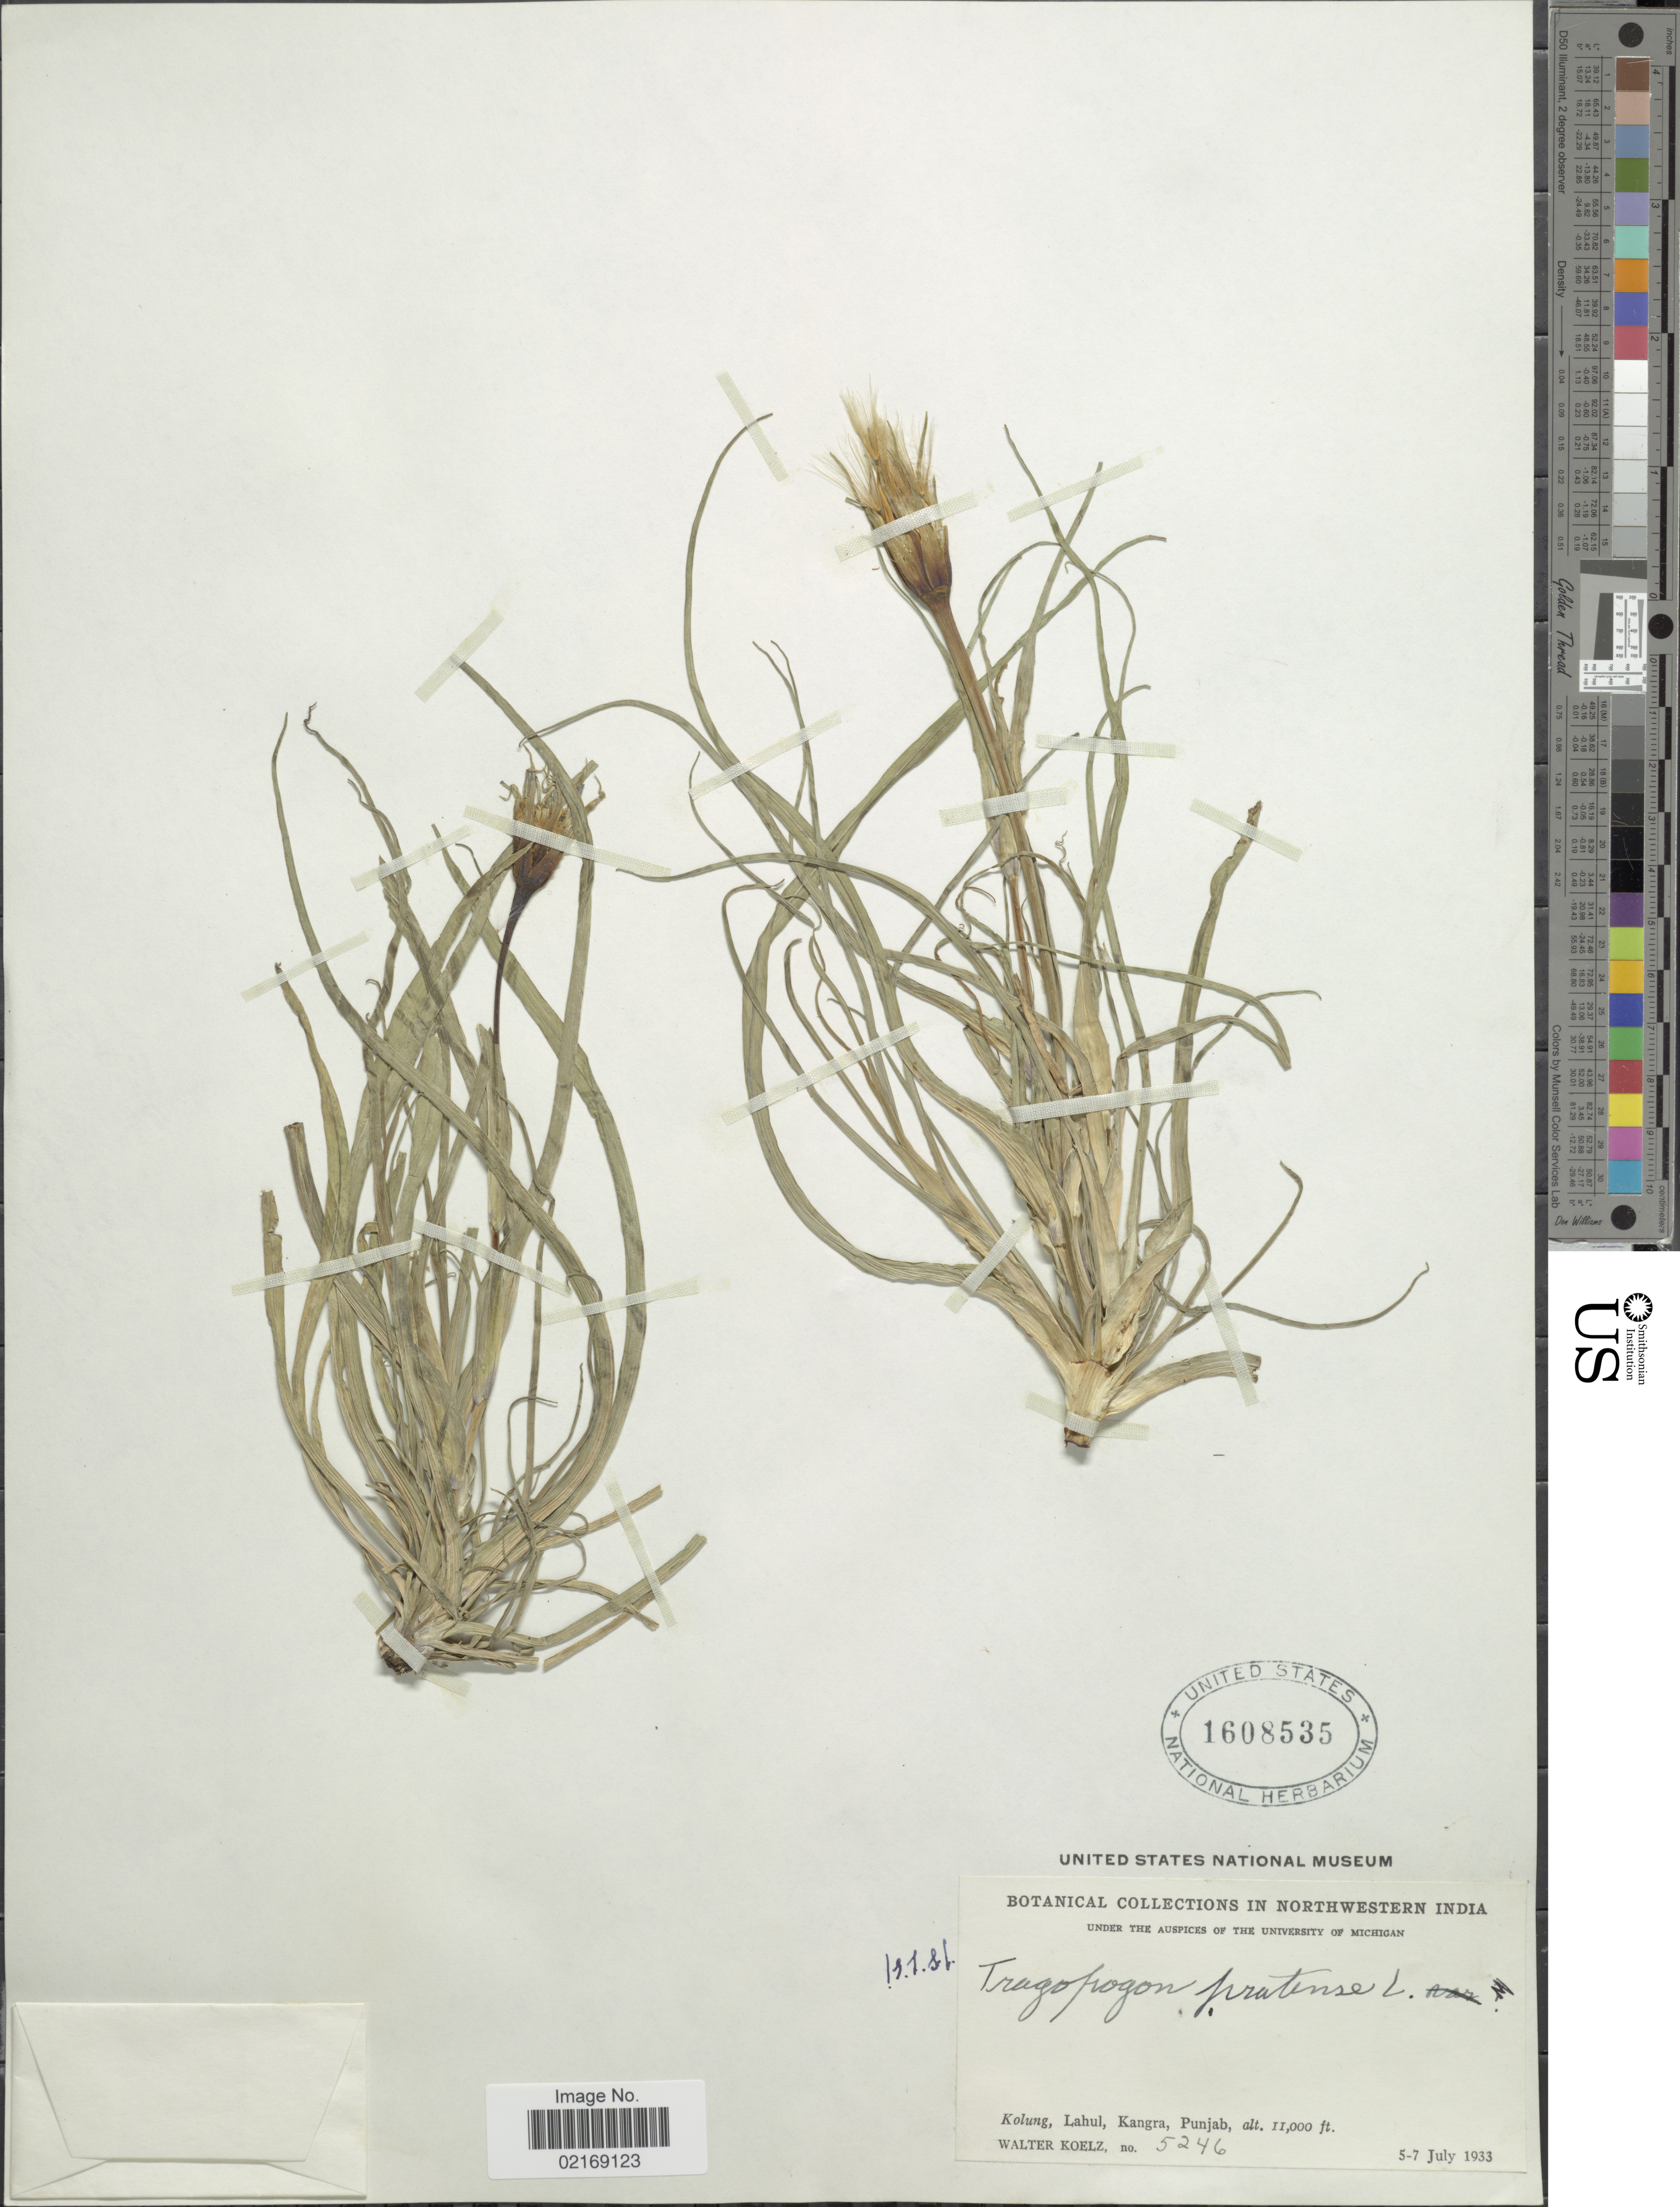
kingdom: Plantae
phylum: Tracheophyta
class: Magnoliopsida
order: Asterales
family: Asteraceae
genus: Tragopogon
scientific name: Tragopogon pratensis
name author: L.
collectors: W. N. Koelz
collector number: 5243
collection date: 1933-07-05/1933-07-07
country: India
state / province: Himachal Pradesh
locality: Northwestern India. Kolung, Lahul, Kangra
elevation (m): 3353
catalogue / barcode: US 1608535